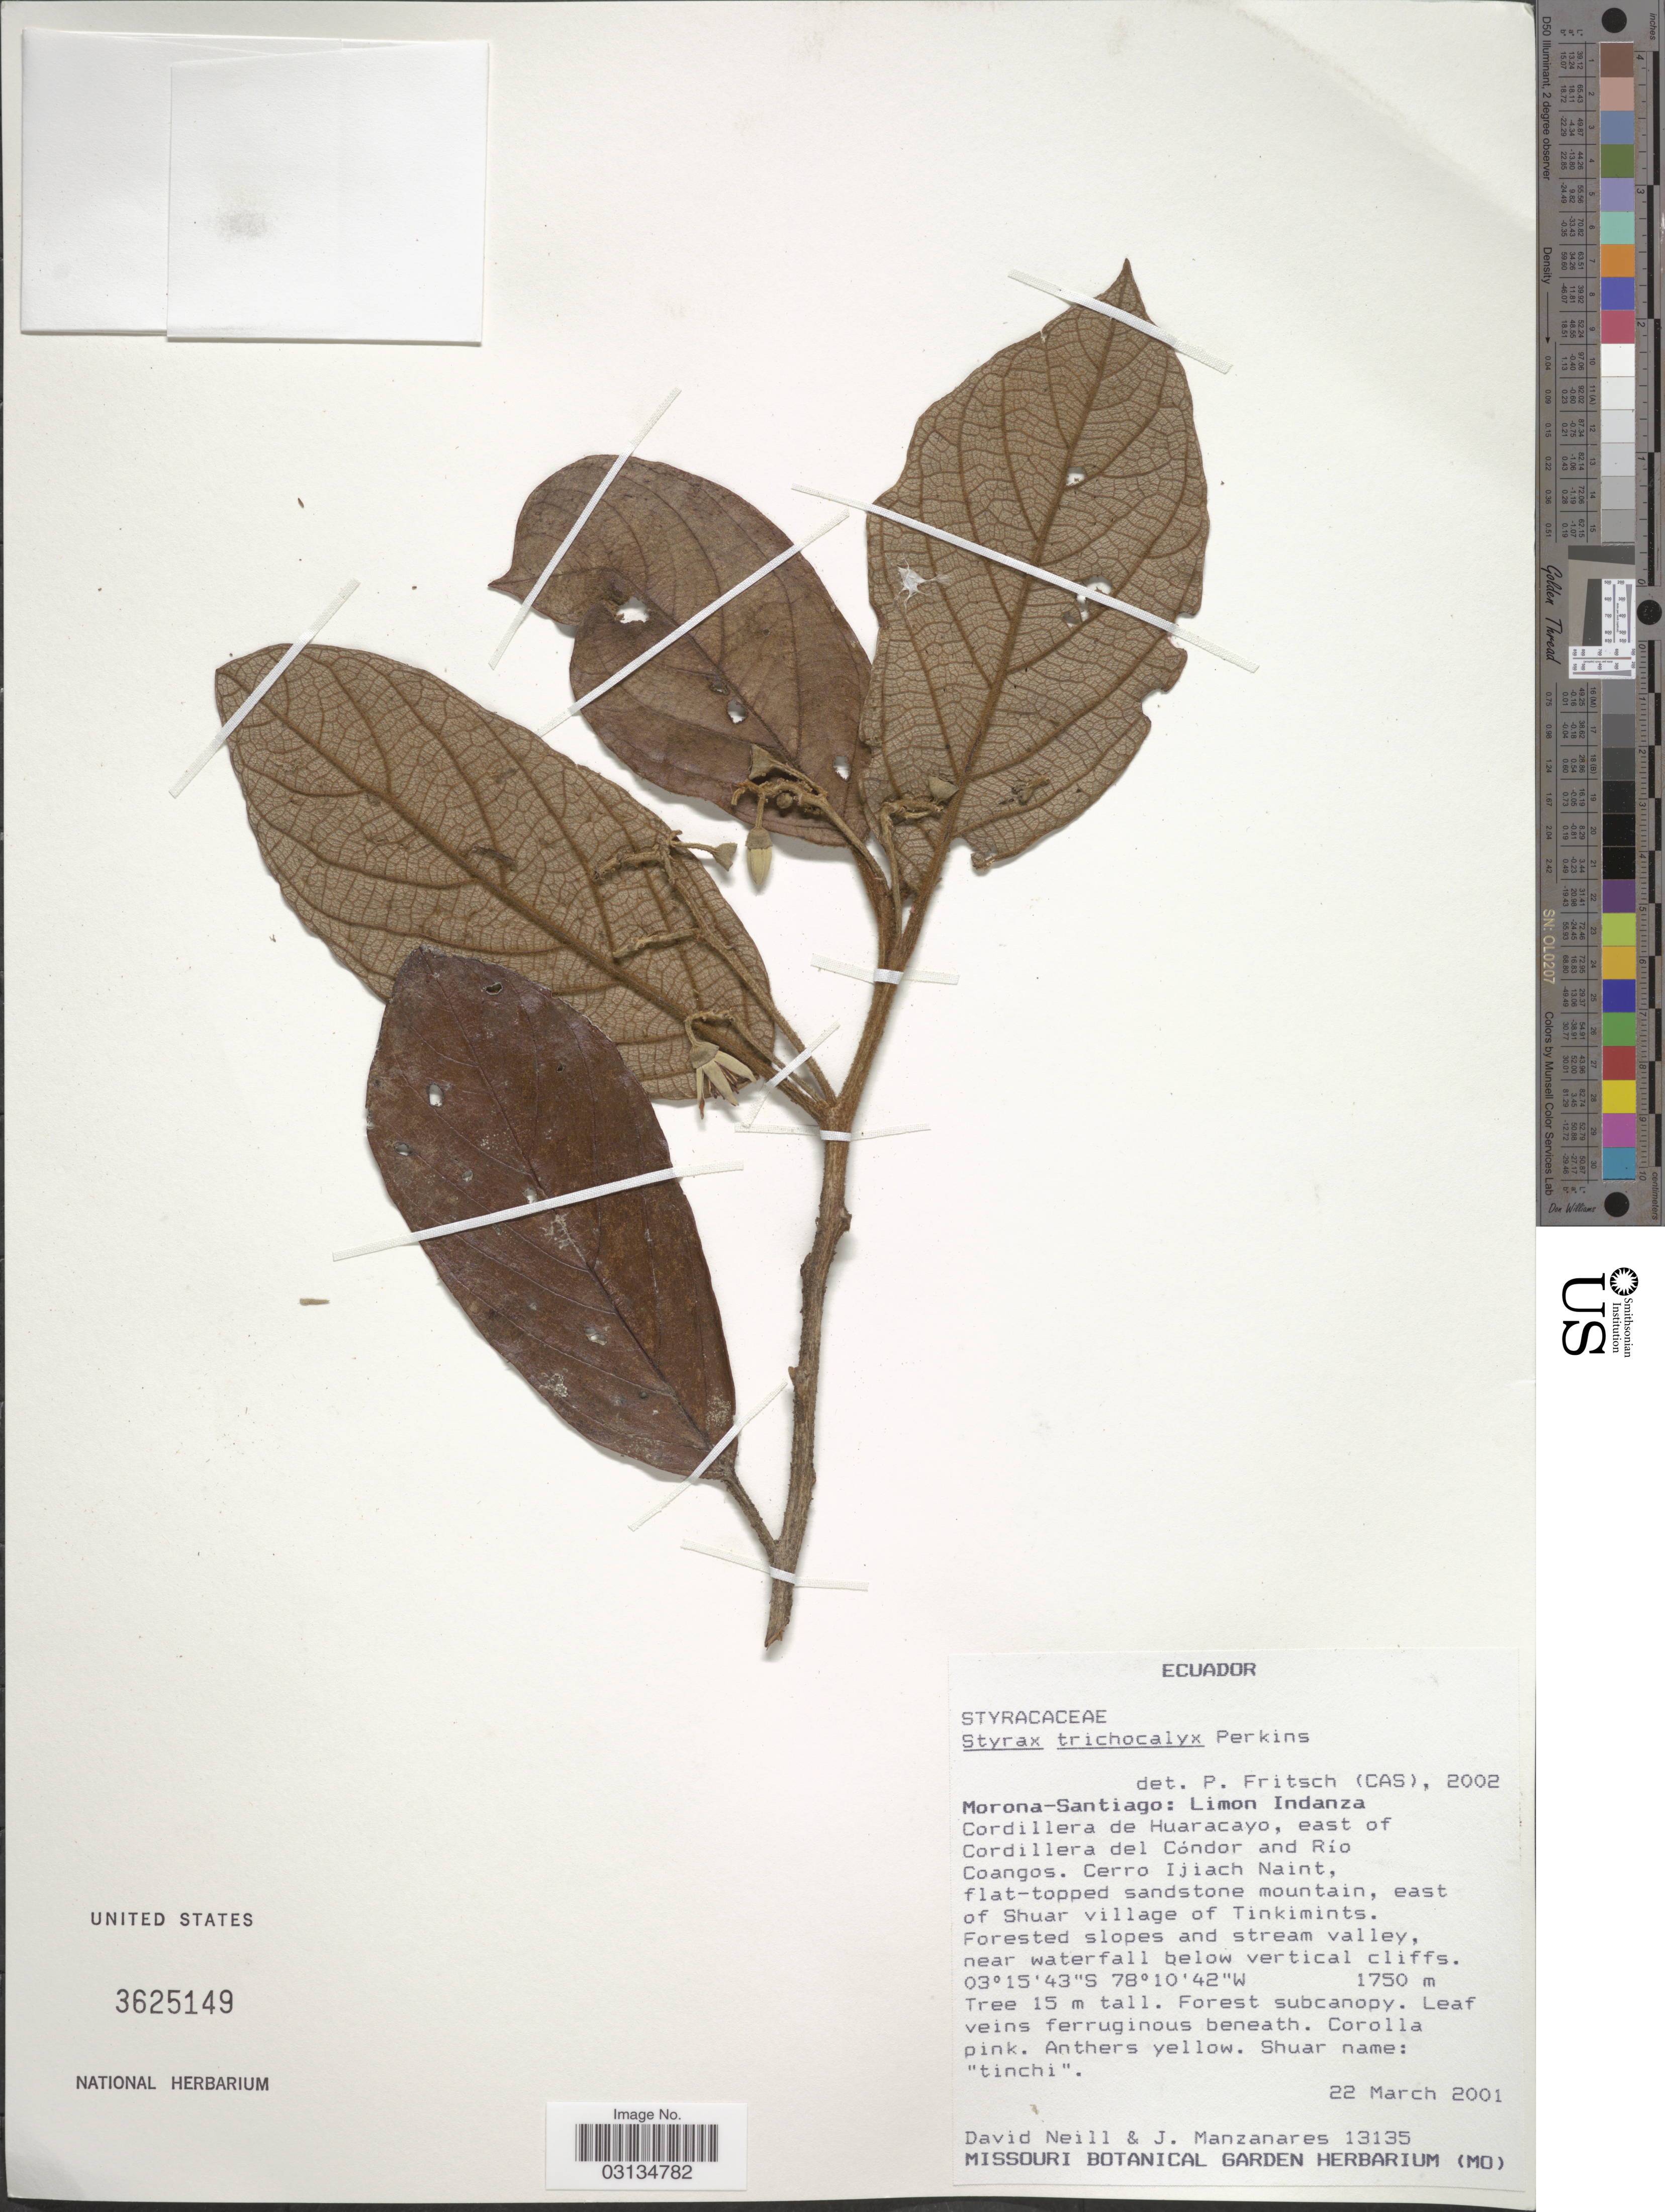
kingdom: Plantae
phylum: Tracheophyta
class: Magnoliopsida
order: Ericales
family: Styracaceae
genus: Styrax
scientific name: Styrax trichocalyx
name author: Perkins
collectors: D. Neill & J. Manzanares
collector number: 13135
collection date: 2001-03-22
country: Ecuador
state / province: Morona-Santiago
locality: Limon Indanza. Cordillera de Huaracayo, east of Cordillera del Cóndor and Río Coangos. Cerro Ijiach Naint, flat-topped sandstone mountain, east of Shuar village of Tinkimints.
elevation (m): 1750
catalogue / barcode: US 3625149